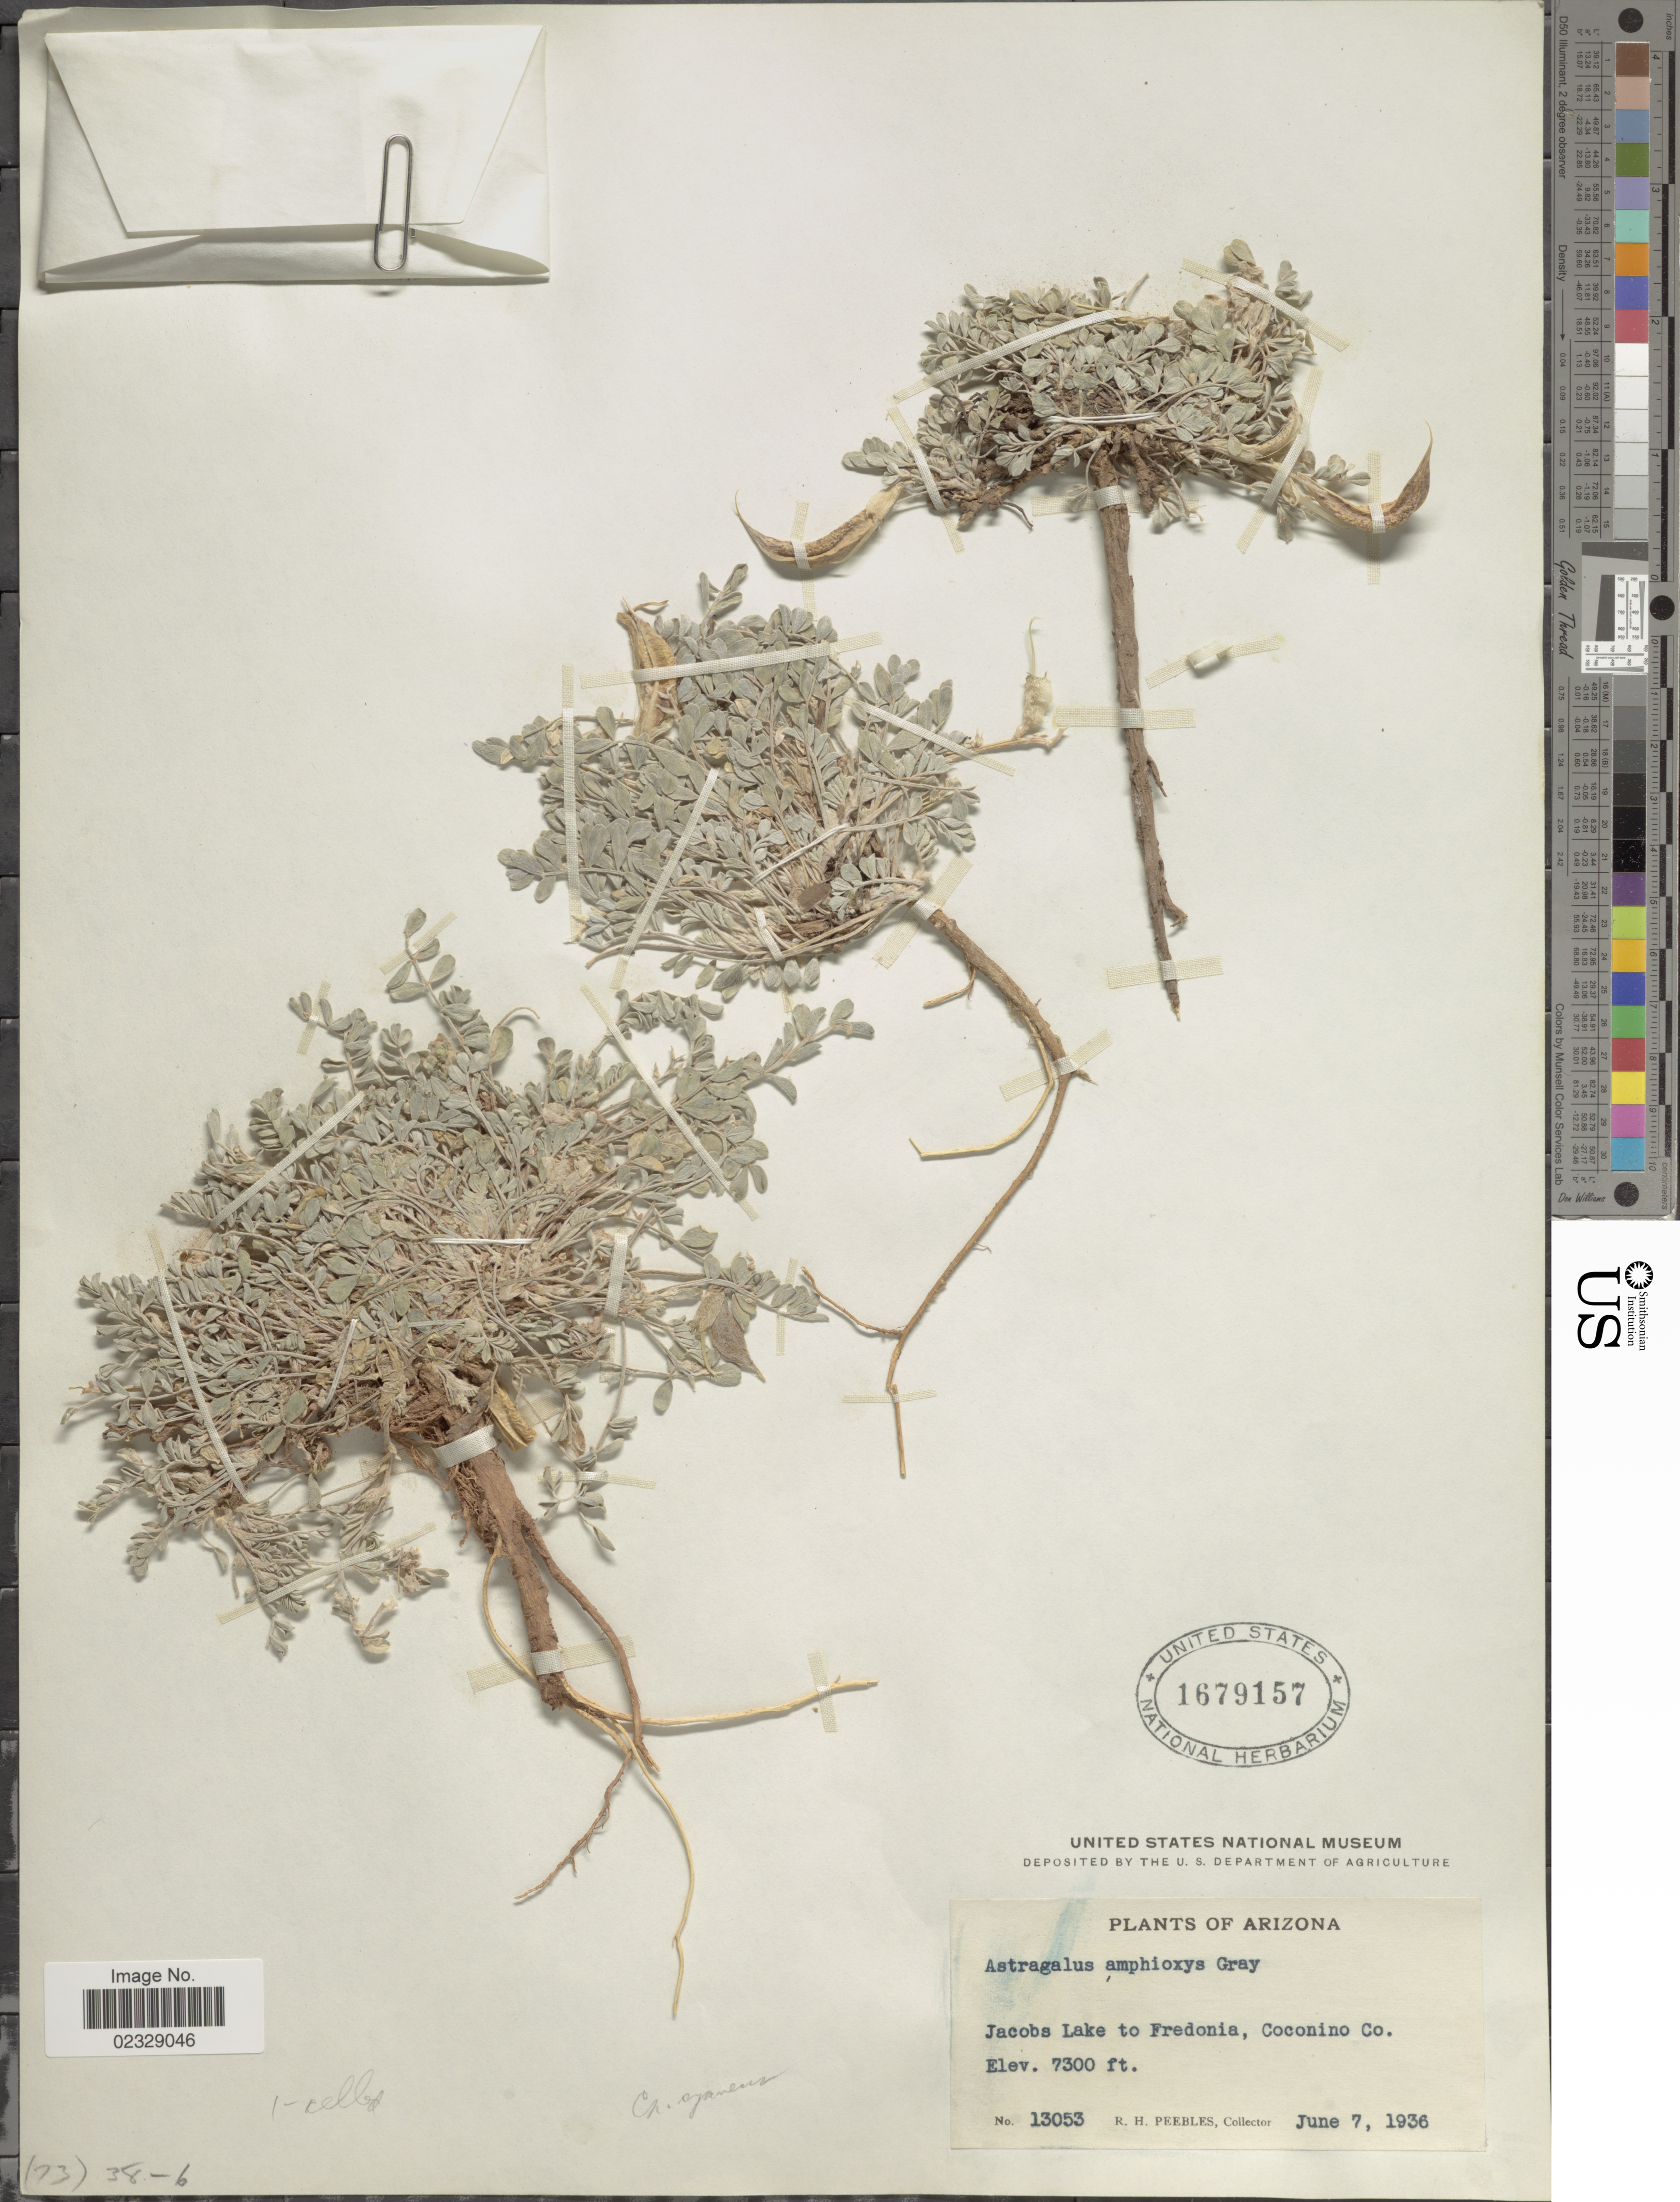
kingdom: Plantae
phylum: Tracheophyta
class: Magnoliopsida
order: Fabales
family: Fabaceae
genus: Astragalus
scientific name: Astragalus amphioxys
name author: A. Gray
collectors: R. H. Peebles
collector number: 13053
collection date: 1936-06-07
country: United States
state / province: Arizona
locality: Jacobs Lake to Fredonia, Coconino Co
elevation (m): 2225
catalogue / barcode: US 1679157